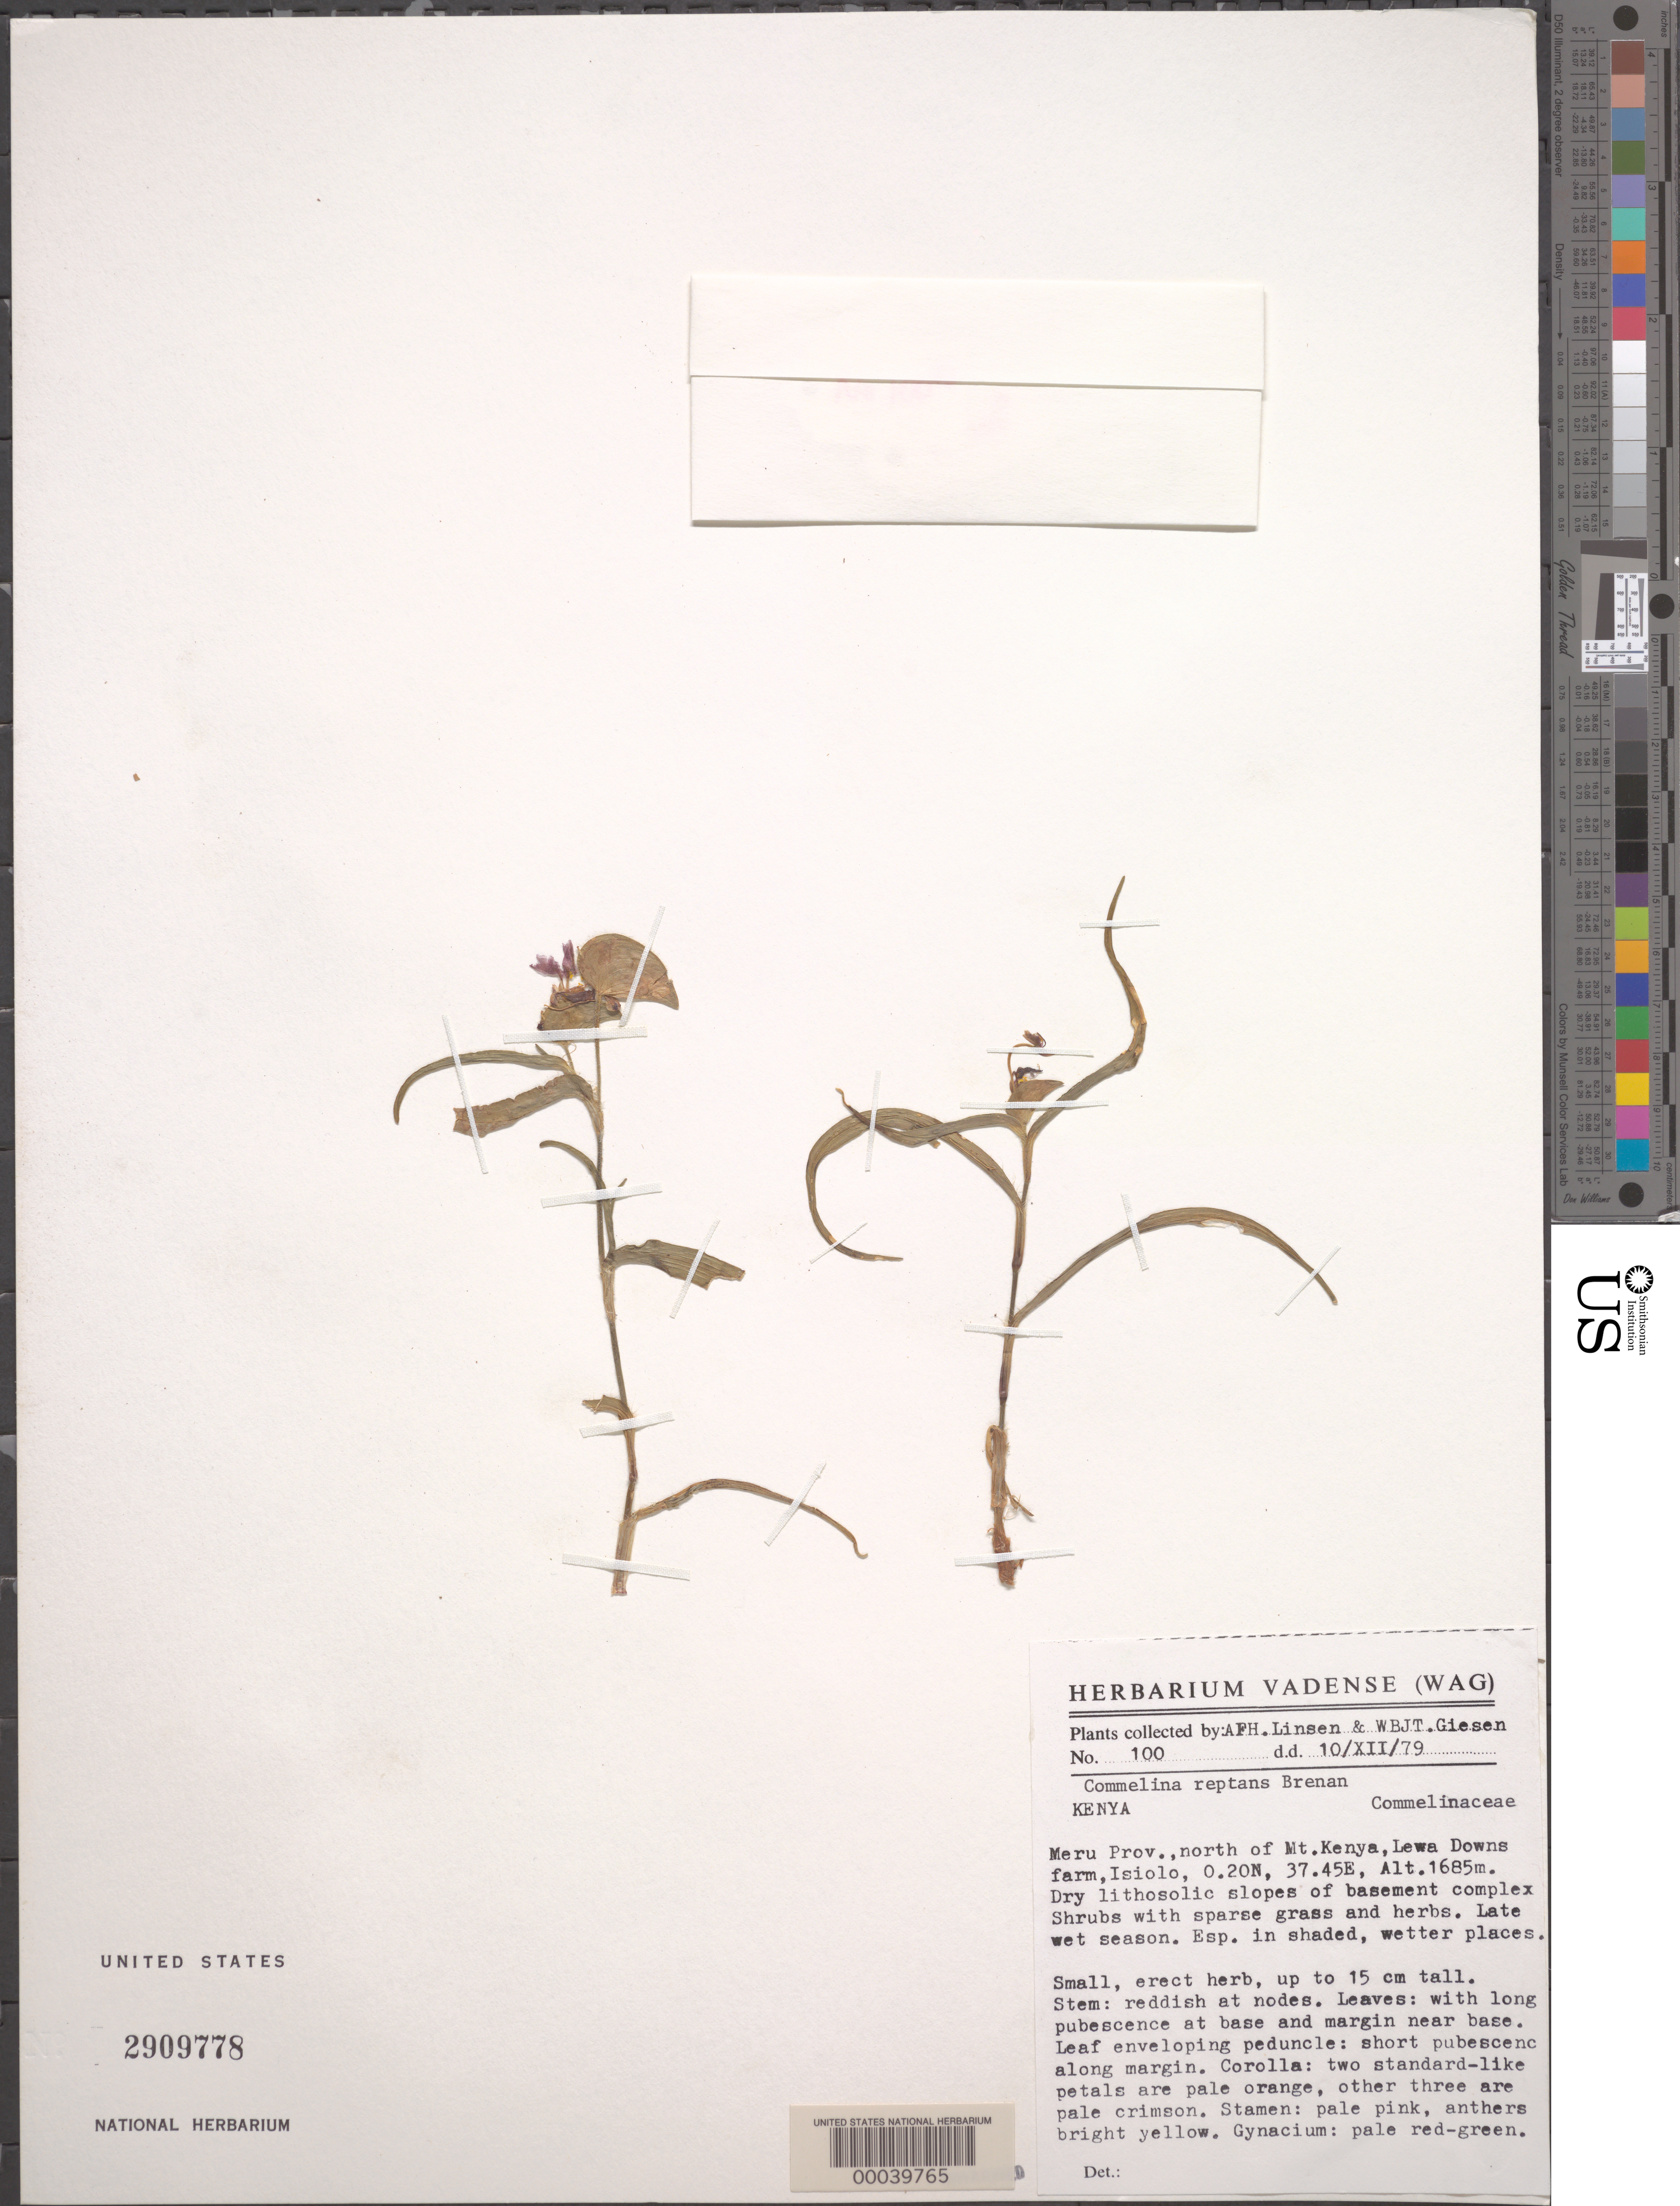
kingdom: Plantae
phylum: Tracheophyta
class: Liliopsida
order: Commelinales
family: Commelinaceae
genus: Commelina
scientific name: Commelina reptans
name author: Brenan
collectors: A. Linsen & W. Giesen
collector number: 100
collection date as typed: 10 Dec 1979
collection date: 1979-12-10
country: Kenya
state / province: Meru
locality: N of mt. kenya, isiolo. [province originally recorded as central province.]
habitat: Dry lithosolic slopes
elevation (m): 1685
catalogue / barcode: US 2909778